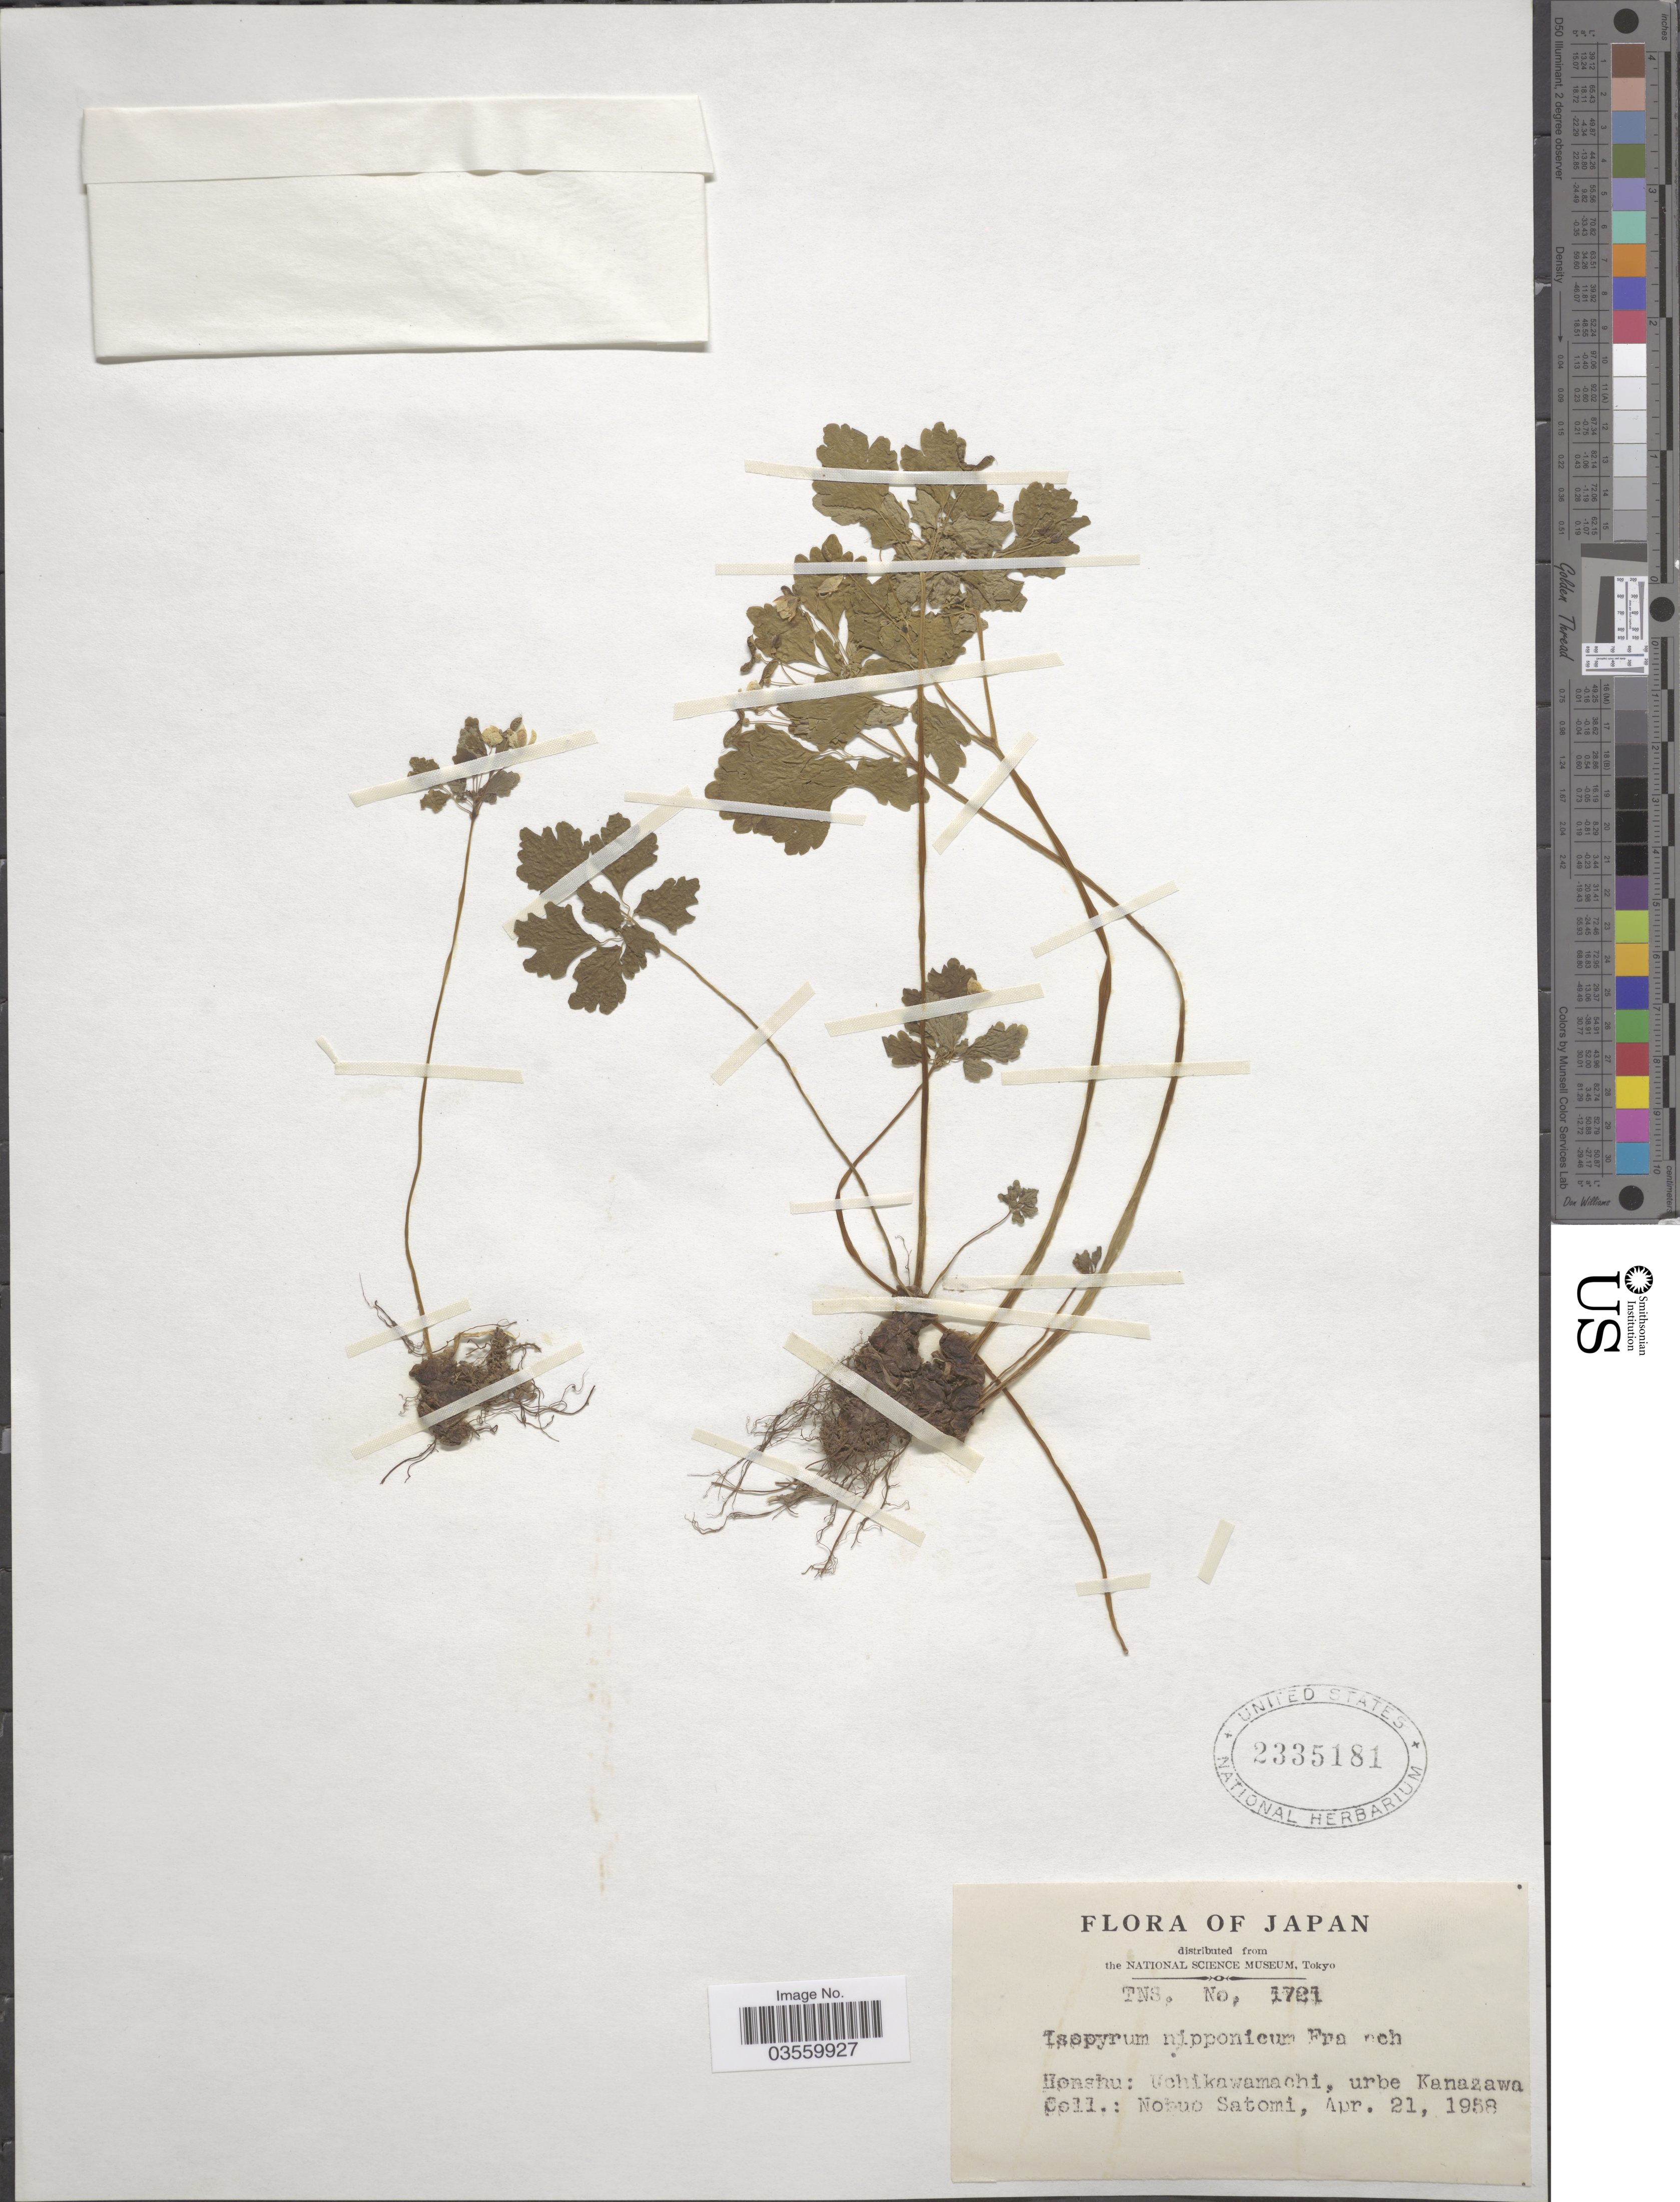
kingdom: Plantae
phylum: Tracheophyta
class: Magnoliopsida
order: Ranunculales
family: Ranunculaceae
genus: Dichocarpum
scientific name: Dichocarpum nipponicum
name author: (Franch.) W.T. Wang & P.K. Hsiao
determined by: Strong, Mark T., (BOT), Smithsonian Institution - National Museum of Natural History (UNITED STATES)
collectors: N. Satomi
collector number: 1721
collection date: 1958-04-21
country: Japan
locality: Honshu: Uchikawamachi, urbe Kanazawa.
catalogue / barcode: US 2335181